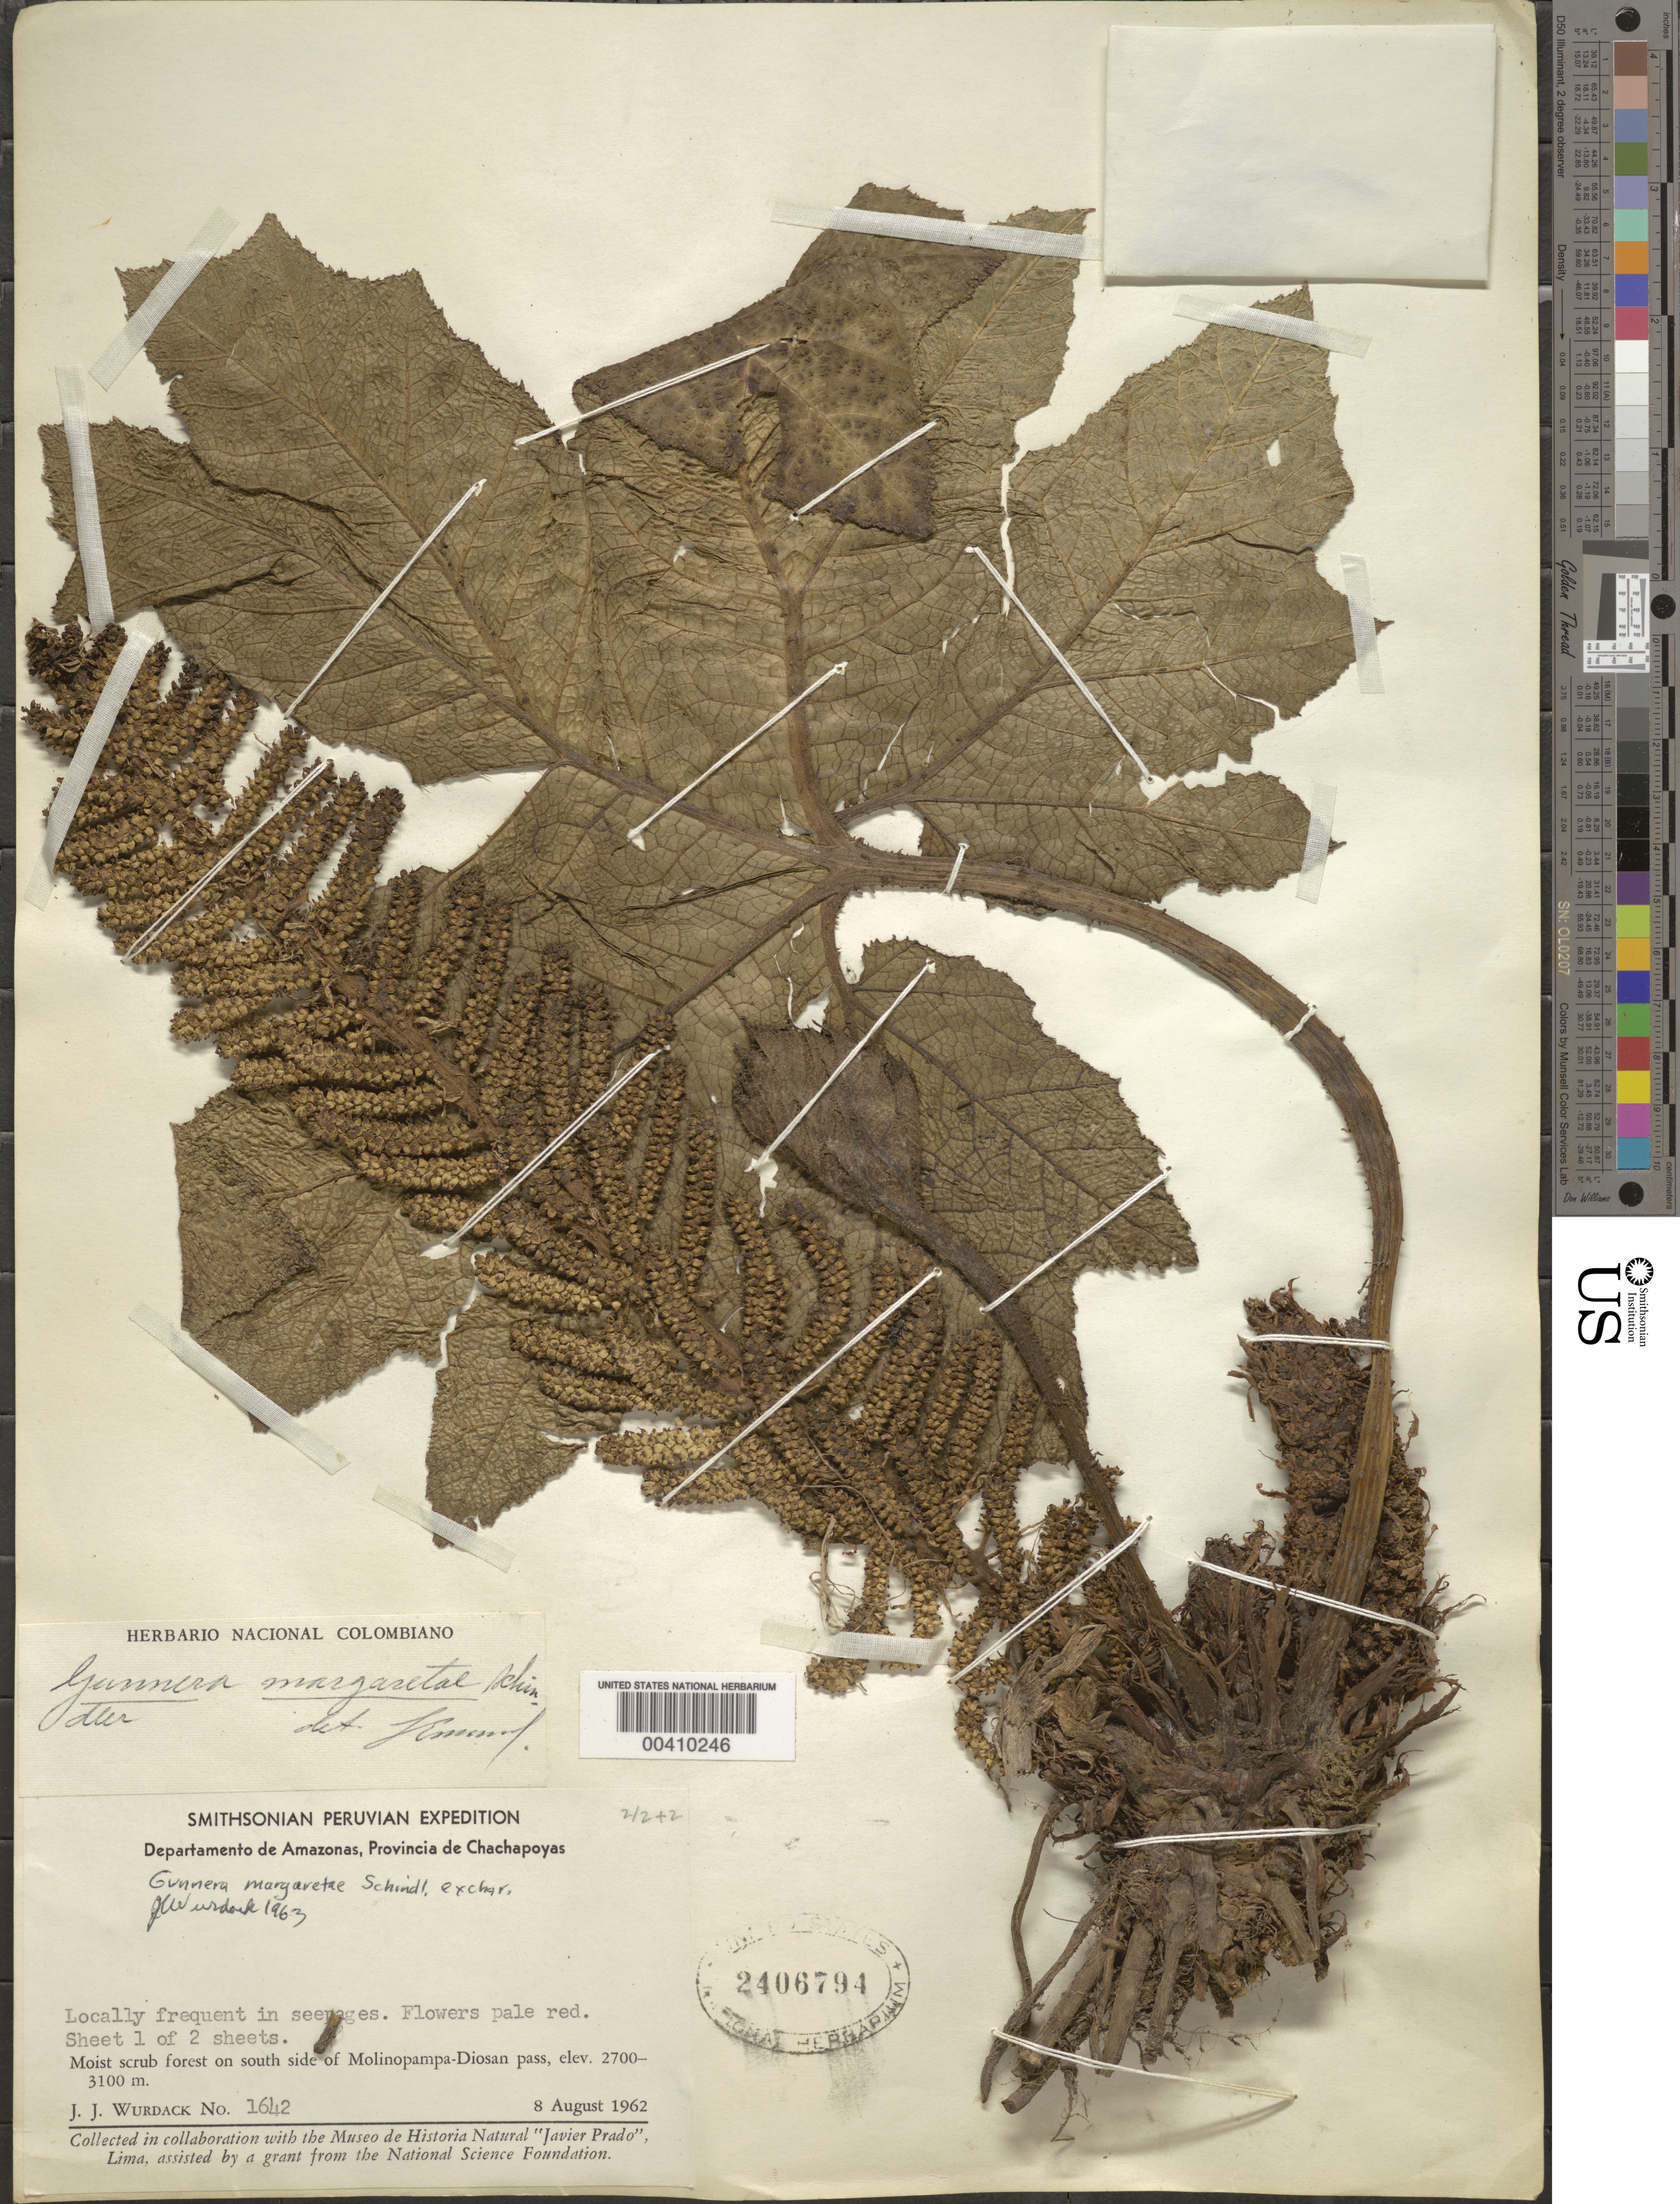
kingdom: Plantae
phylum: Tracheophyta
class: Magnoliopsida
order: Gunnerales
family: Gunneraceae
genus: Gunnera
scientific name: Gunnera margaretae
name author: Schindl.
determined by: Wurdack, John J., (US), US (UNITED STATES)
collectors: J. J. Wurdack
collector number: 1642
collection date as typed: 08 Aug 1962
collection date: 1962-08-08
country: Peru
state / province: Amazonas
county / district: Chachapoyas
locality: S side of Molinopampa-Diosan Pass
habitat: Moist scrub forest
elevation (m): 2700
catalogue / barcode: US 2406794